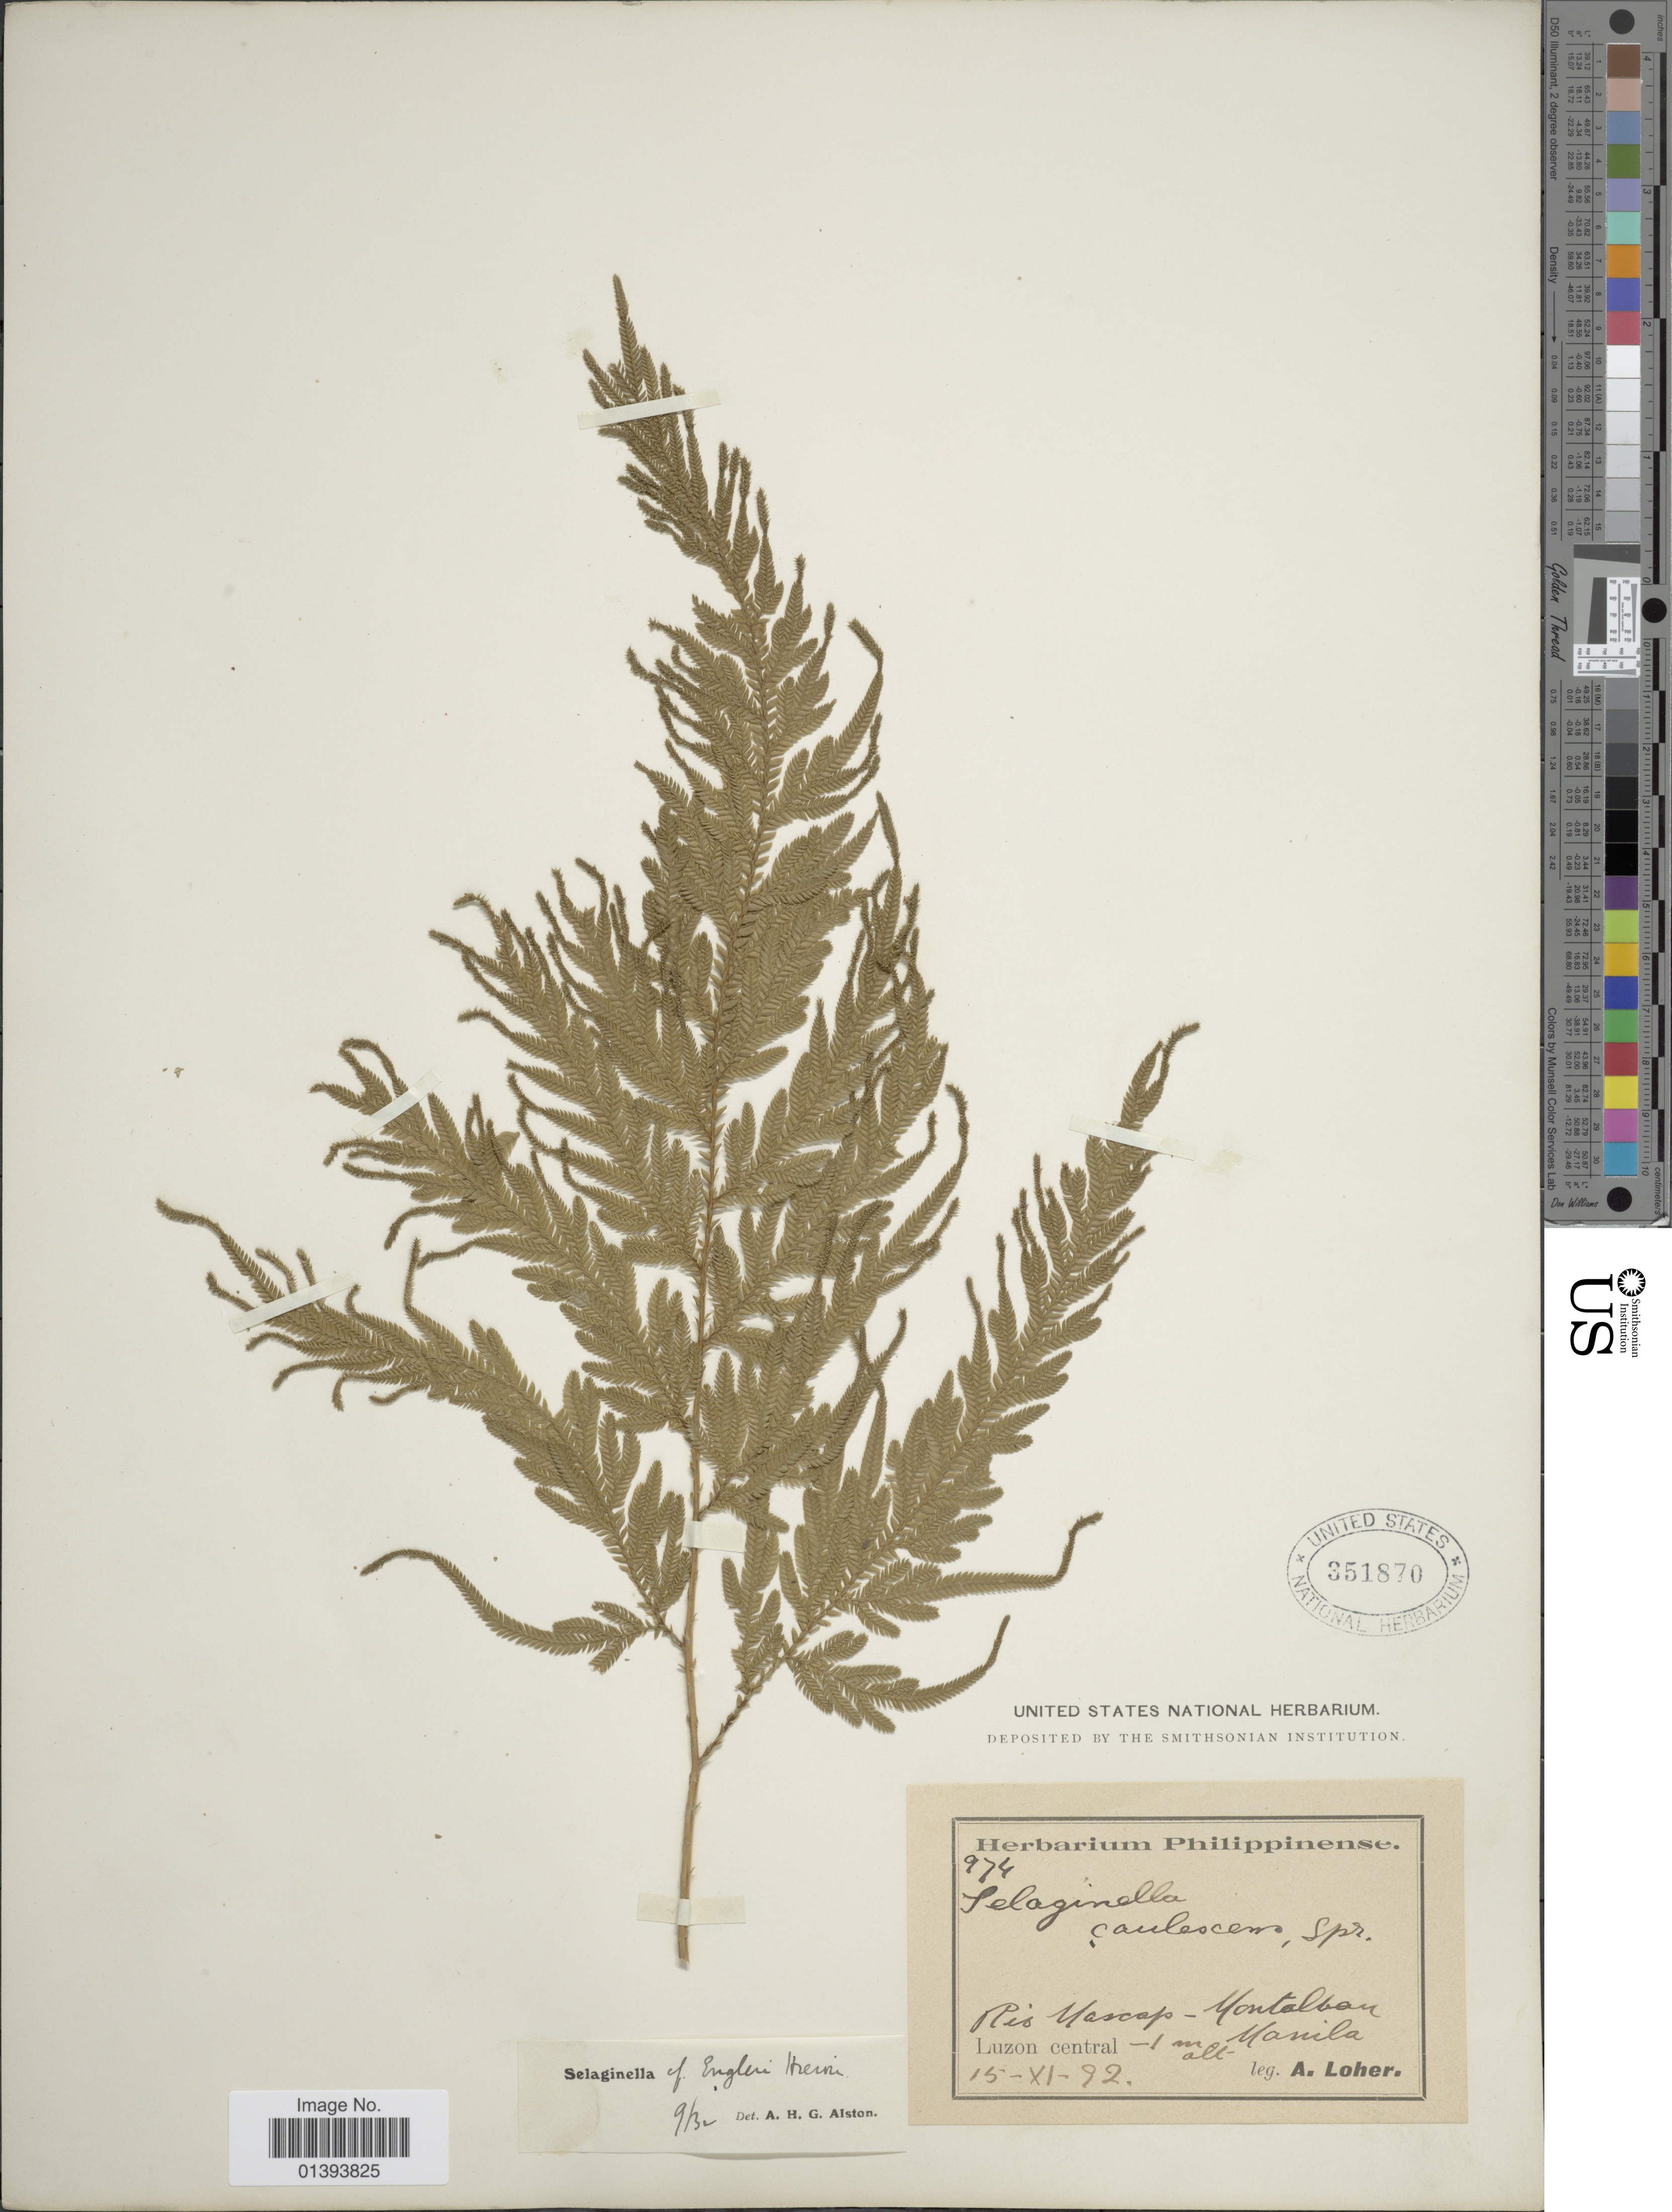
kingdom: Plantae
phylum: Tracheophyta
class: Lycopodiopsida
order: Selaginellales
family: Selaginellaceae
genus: Selaginella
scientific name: Selaginella engleri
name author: Hieron.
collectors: A. Loher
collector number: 974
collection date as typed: Transcribed d/m/y: 15/11/92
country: Philippines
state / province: Central Luzon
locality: Rio Mascap-Montalban, Luzon central, Manila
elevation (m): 1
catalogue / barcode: US 351870